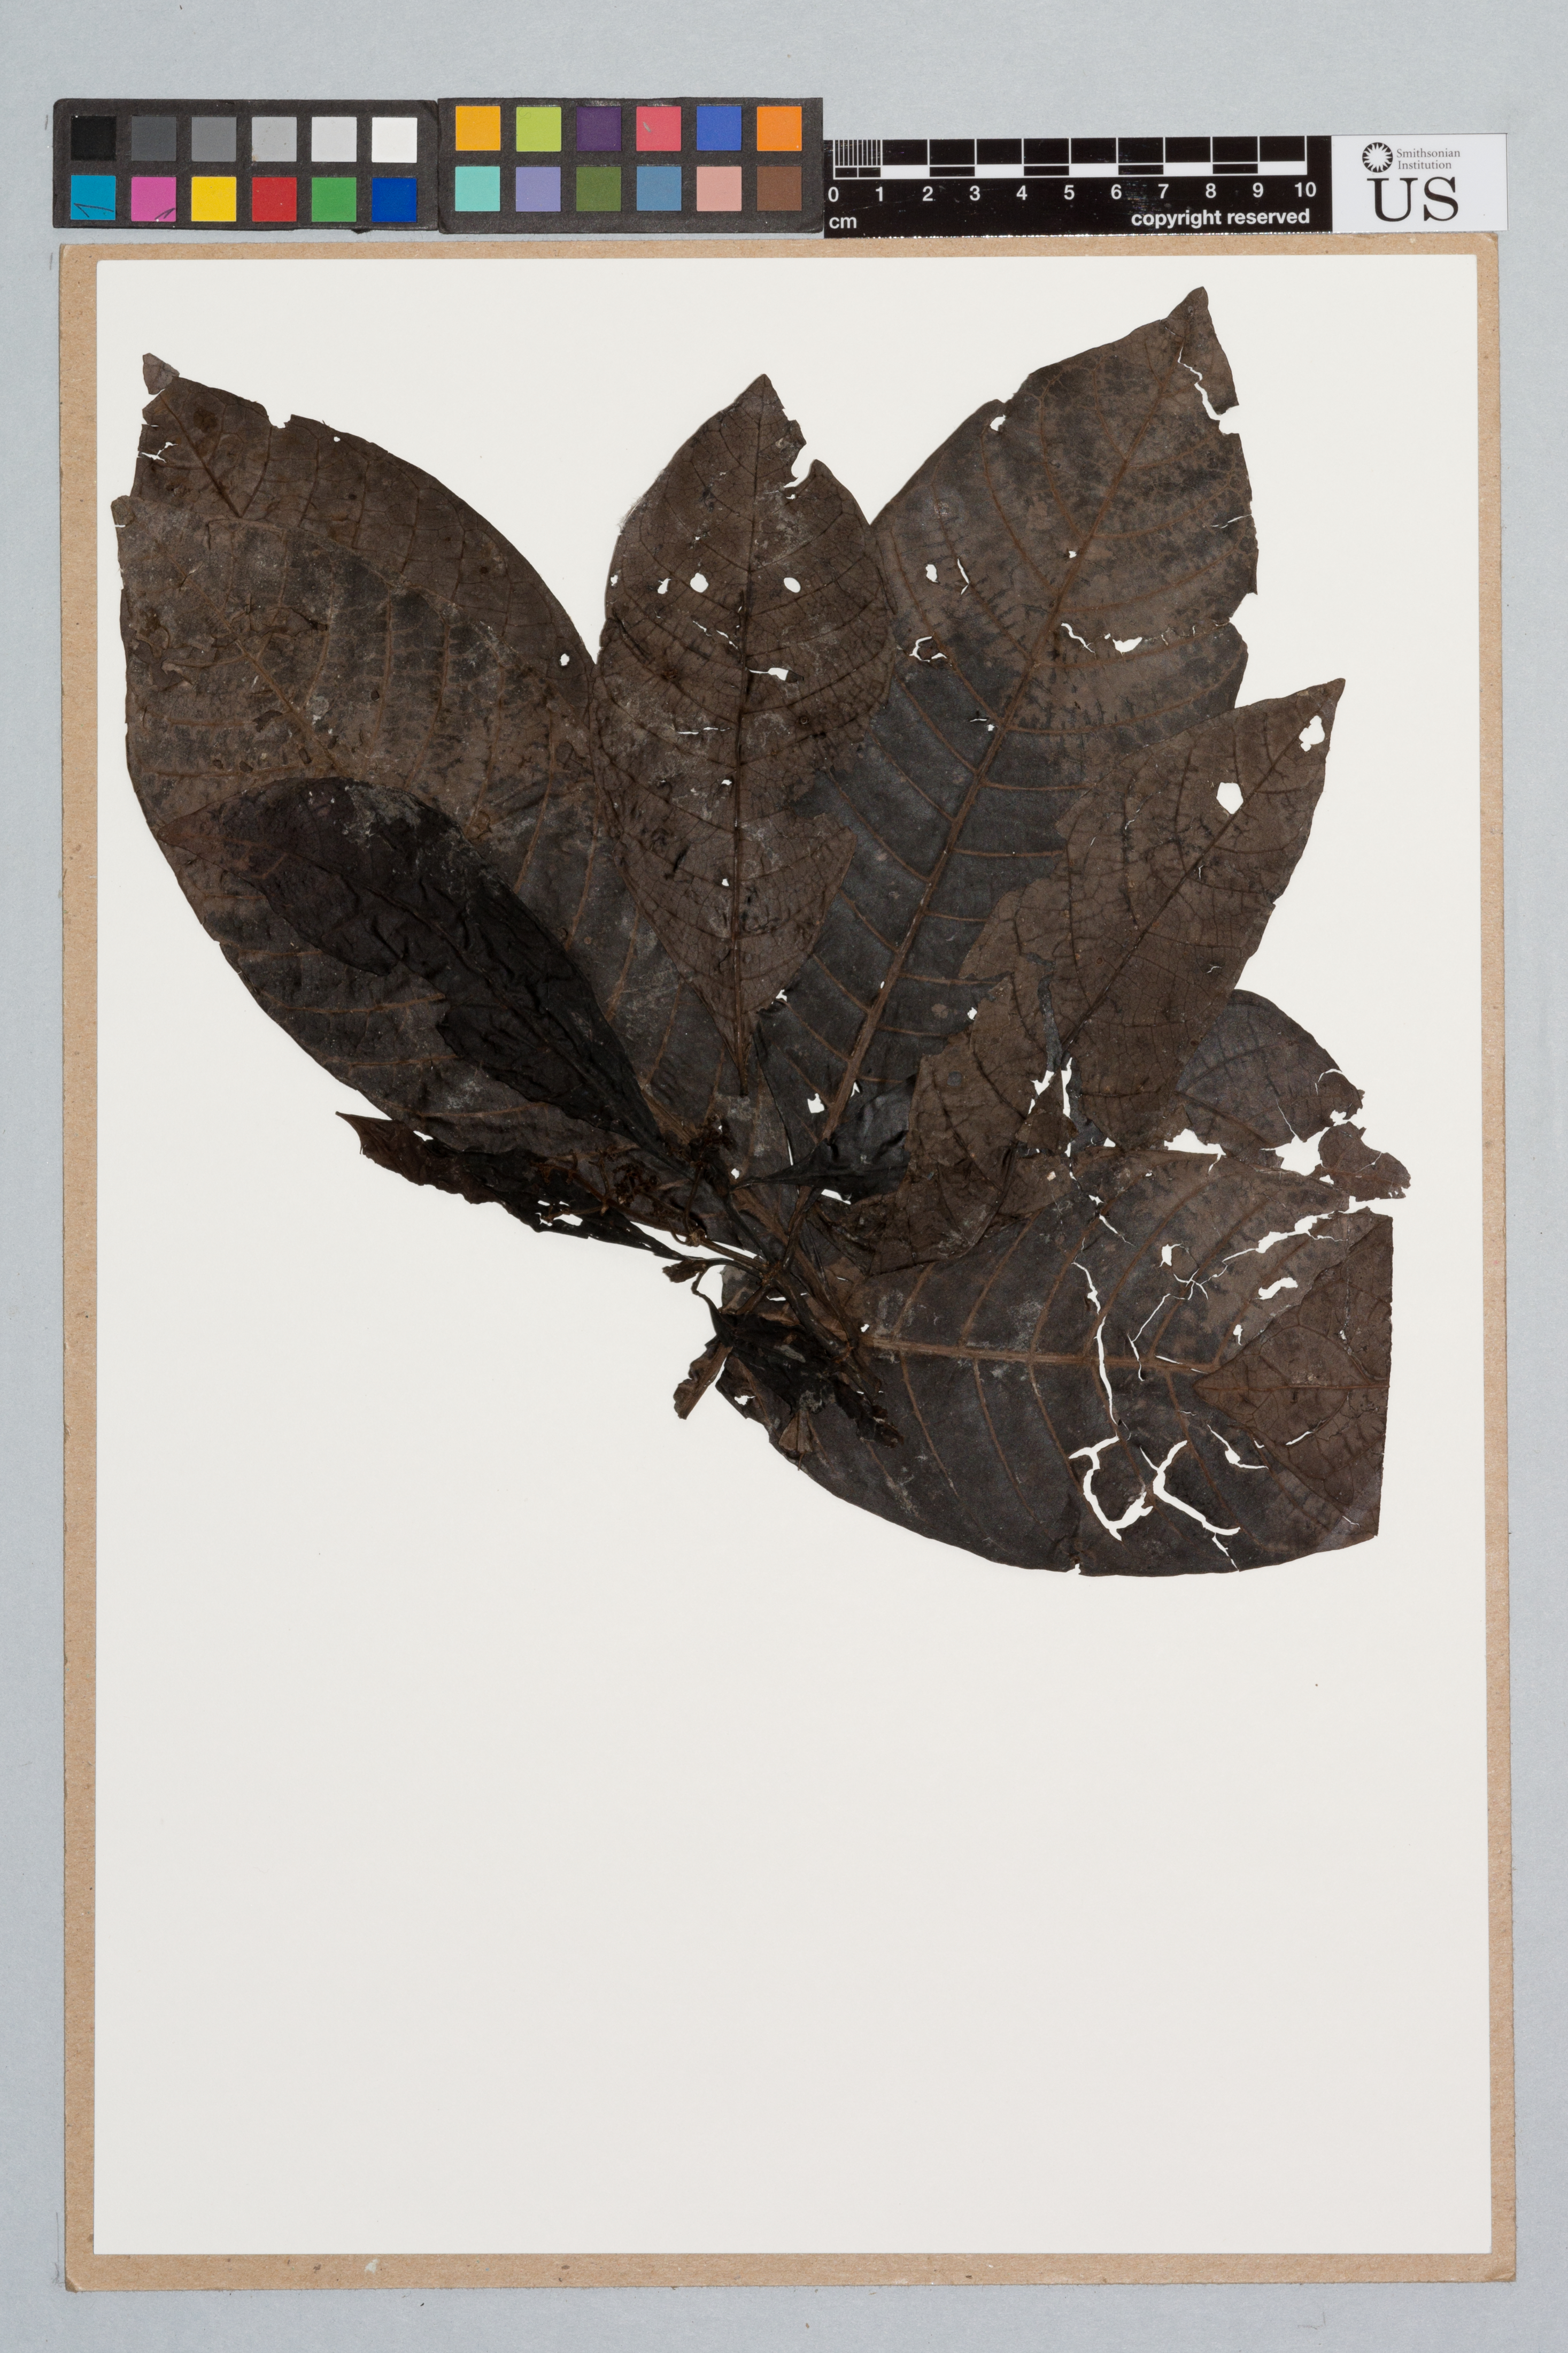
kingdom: Plantae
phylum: Tracheophyta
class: Magnoliopsida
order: Gentianales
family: Rubiaceae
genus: Psychotria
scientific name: Psychotria ernestii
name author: K. Krause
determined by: Taylor, Charlotte M.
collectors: R. Oldeman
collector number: B 4077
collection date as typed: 27-Aug-71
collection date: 1971-08-27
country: French Guiana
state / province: Saint-Laurent-du-Maroni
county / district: Saül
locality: Saül, sur la tracé de la Montagne Belvédère, km 1.7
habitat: Secondary vegetation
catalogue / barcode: US 3094359